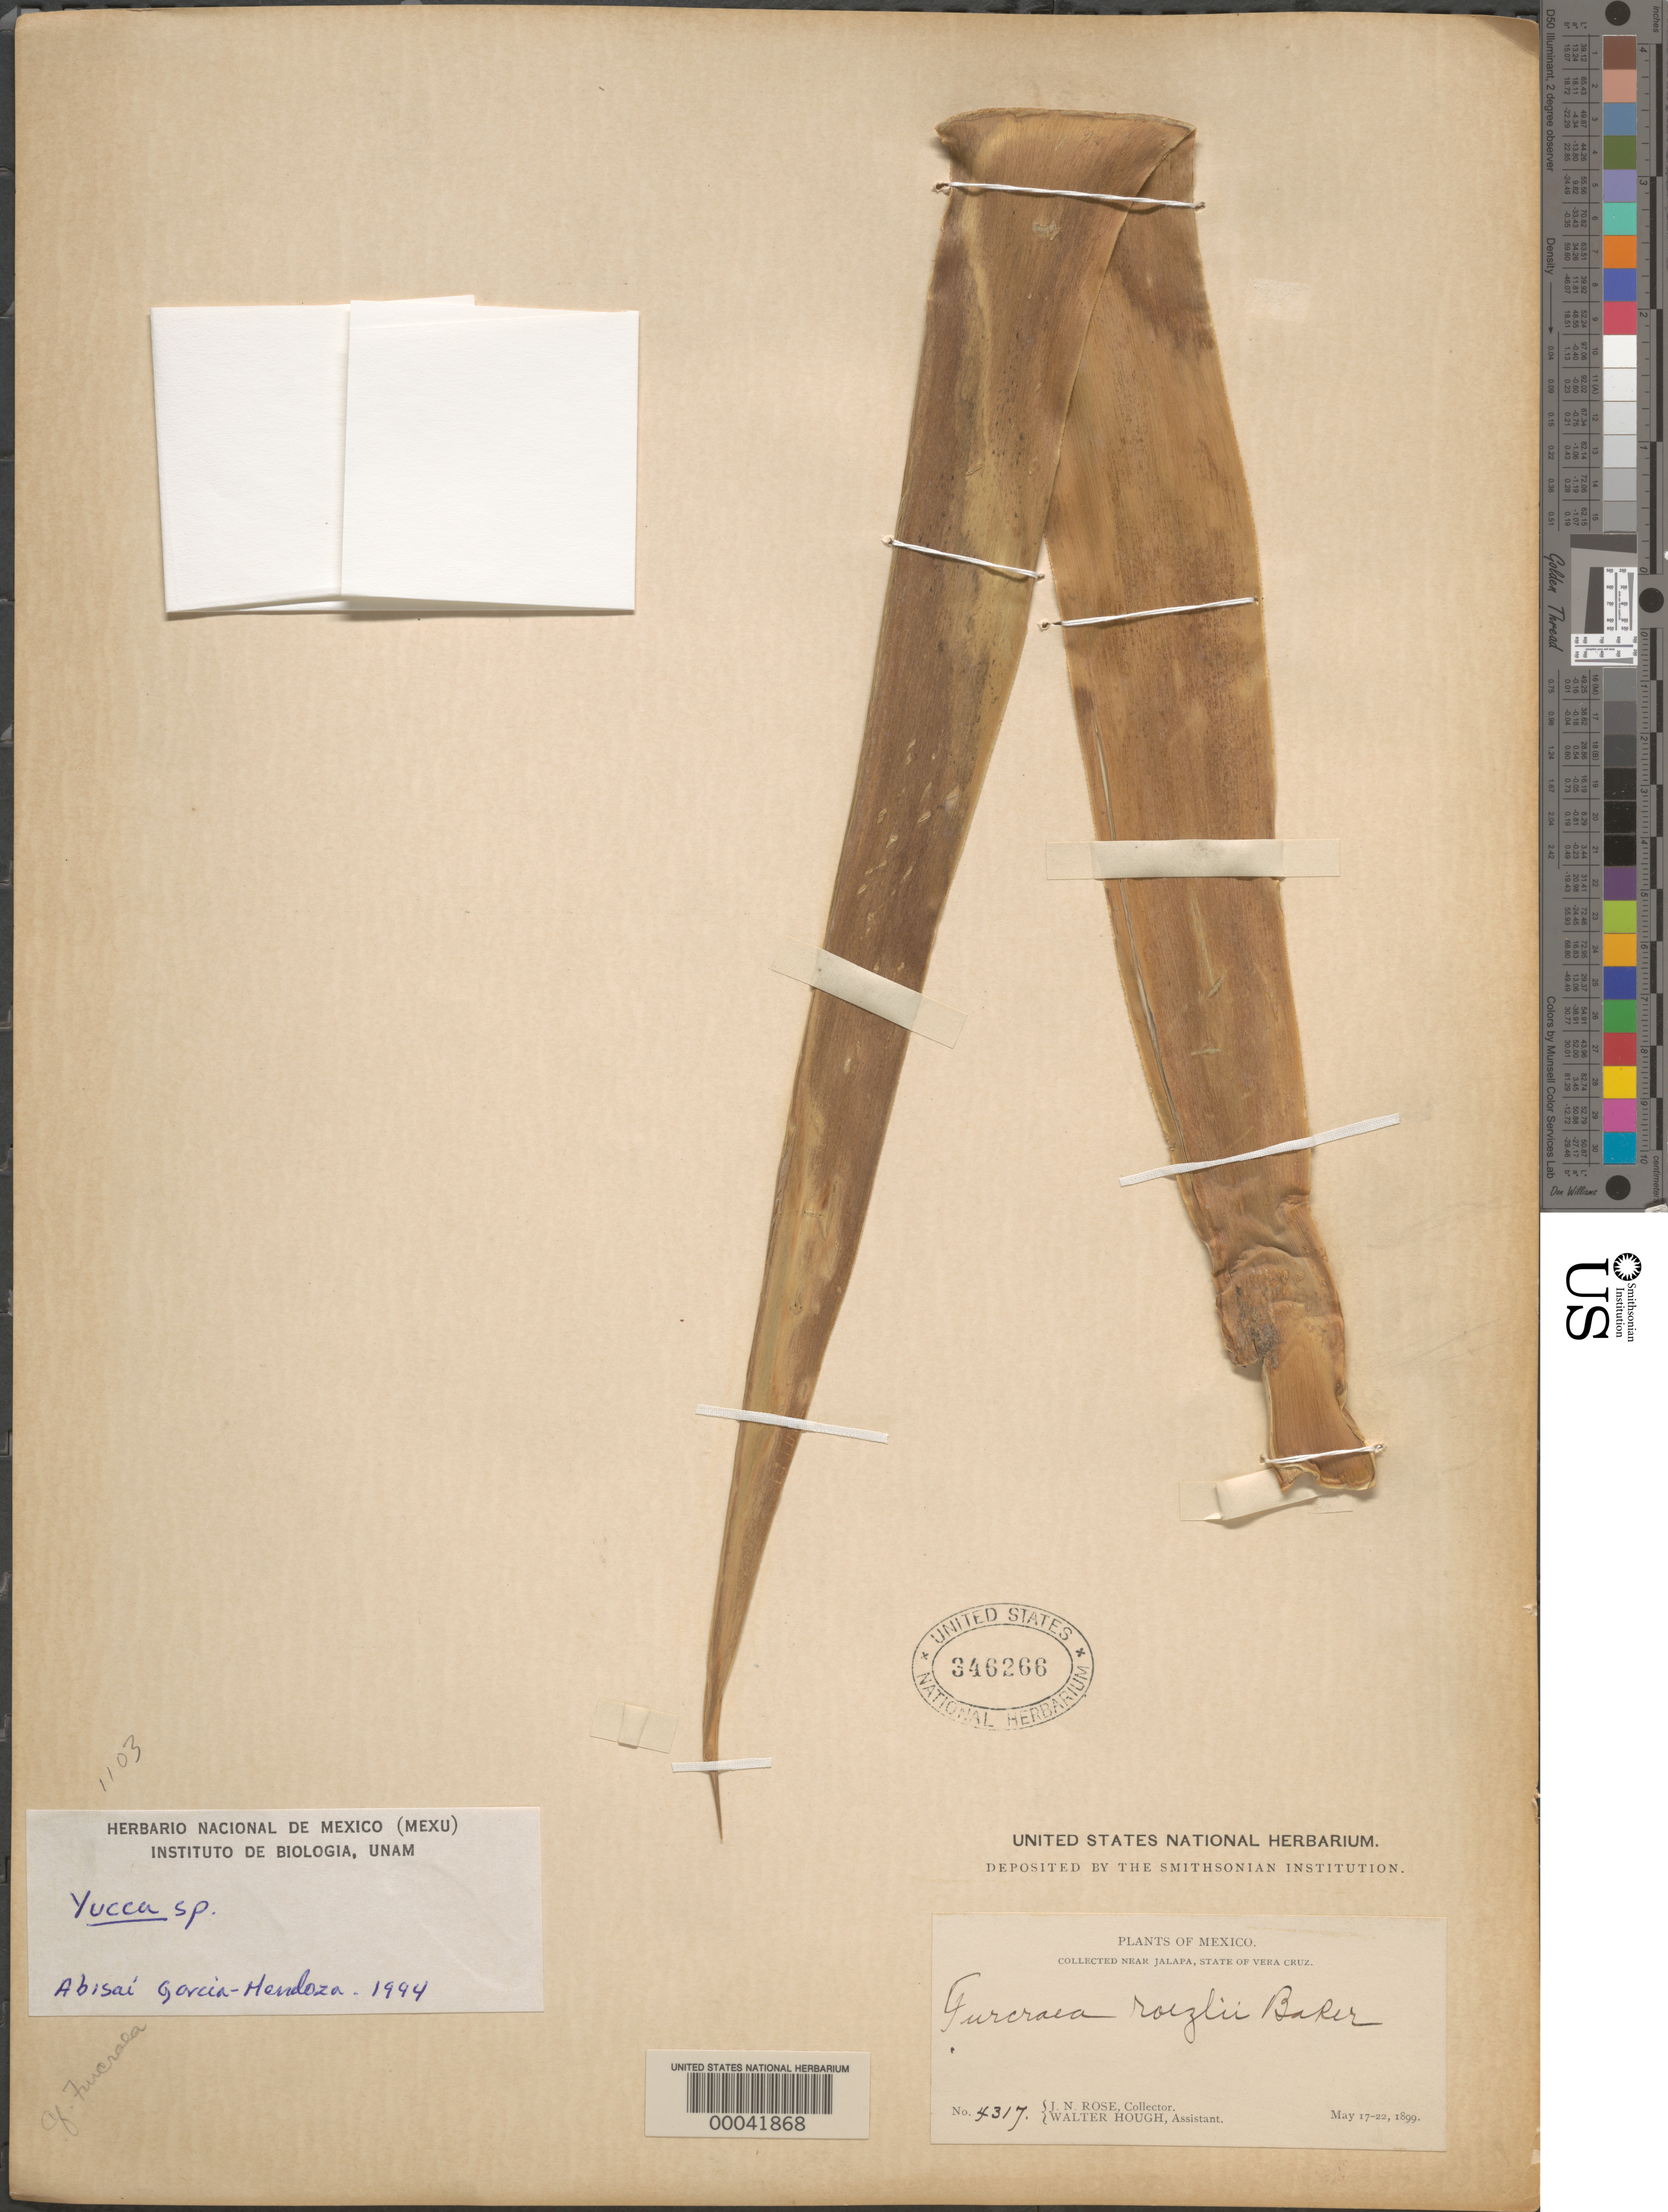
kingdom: Plantae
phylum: Tracheophyta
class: Liliopsida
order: Asparagales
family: Asparagaceae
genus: Yucca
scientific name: Yucca sp.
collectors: J. N. Rose & W. Hough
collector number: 4317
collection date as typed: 17 May 1899 to 22 May 1899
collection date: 1899-05-17/1899-05-22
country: Mexico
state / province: Veracruz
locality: Near jalapa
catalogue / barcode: US 346266